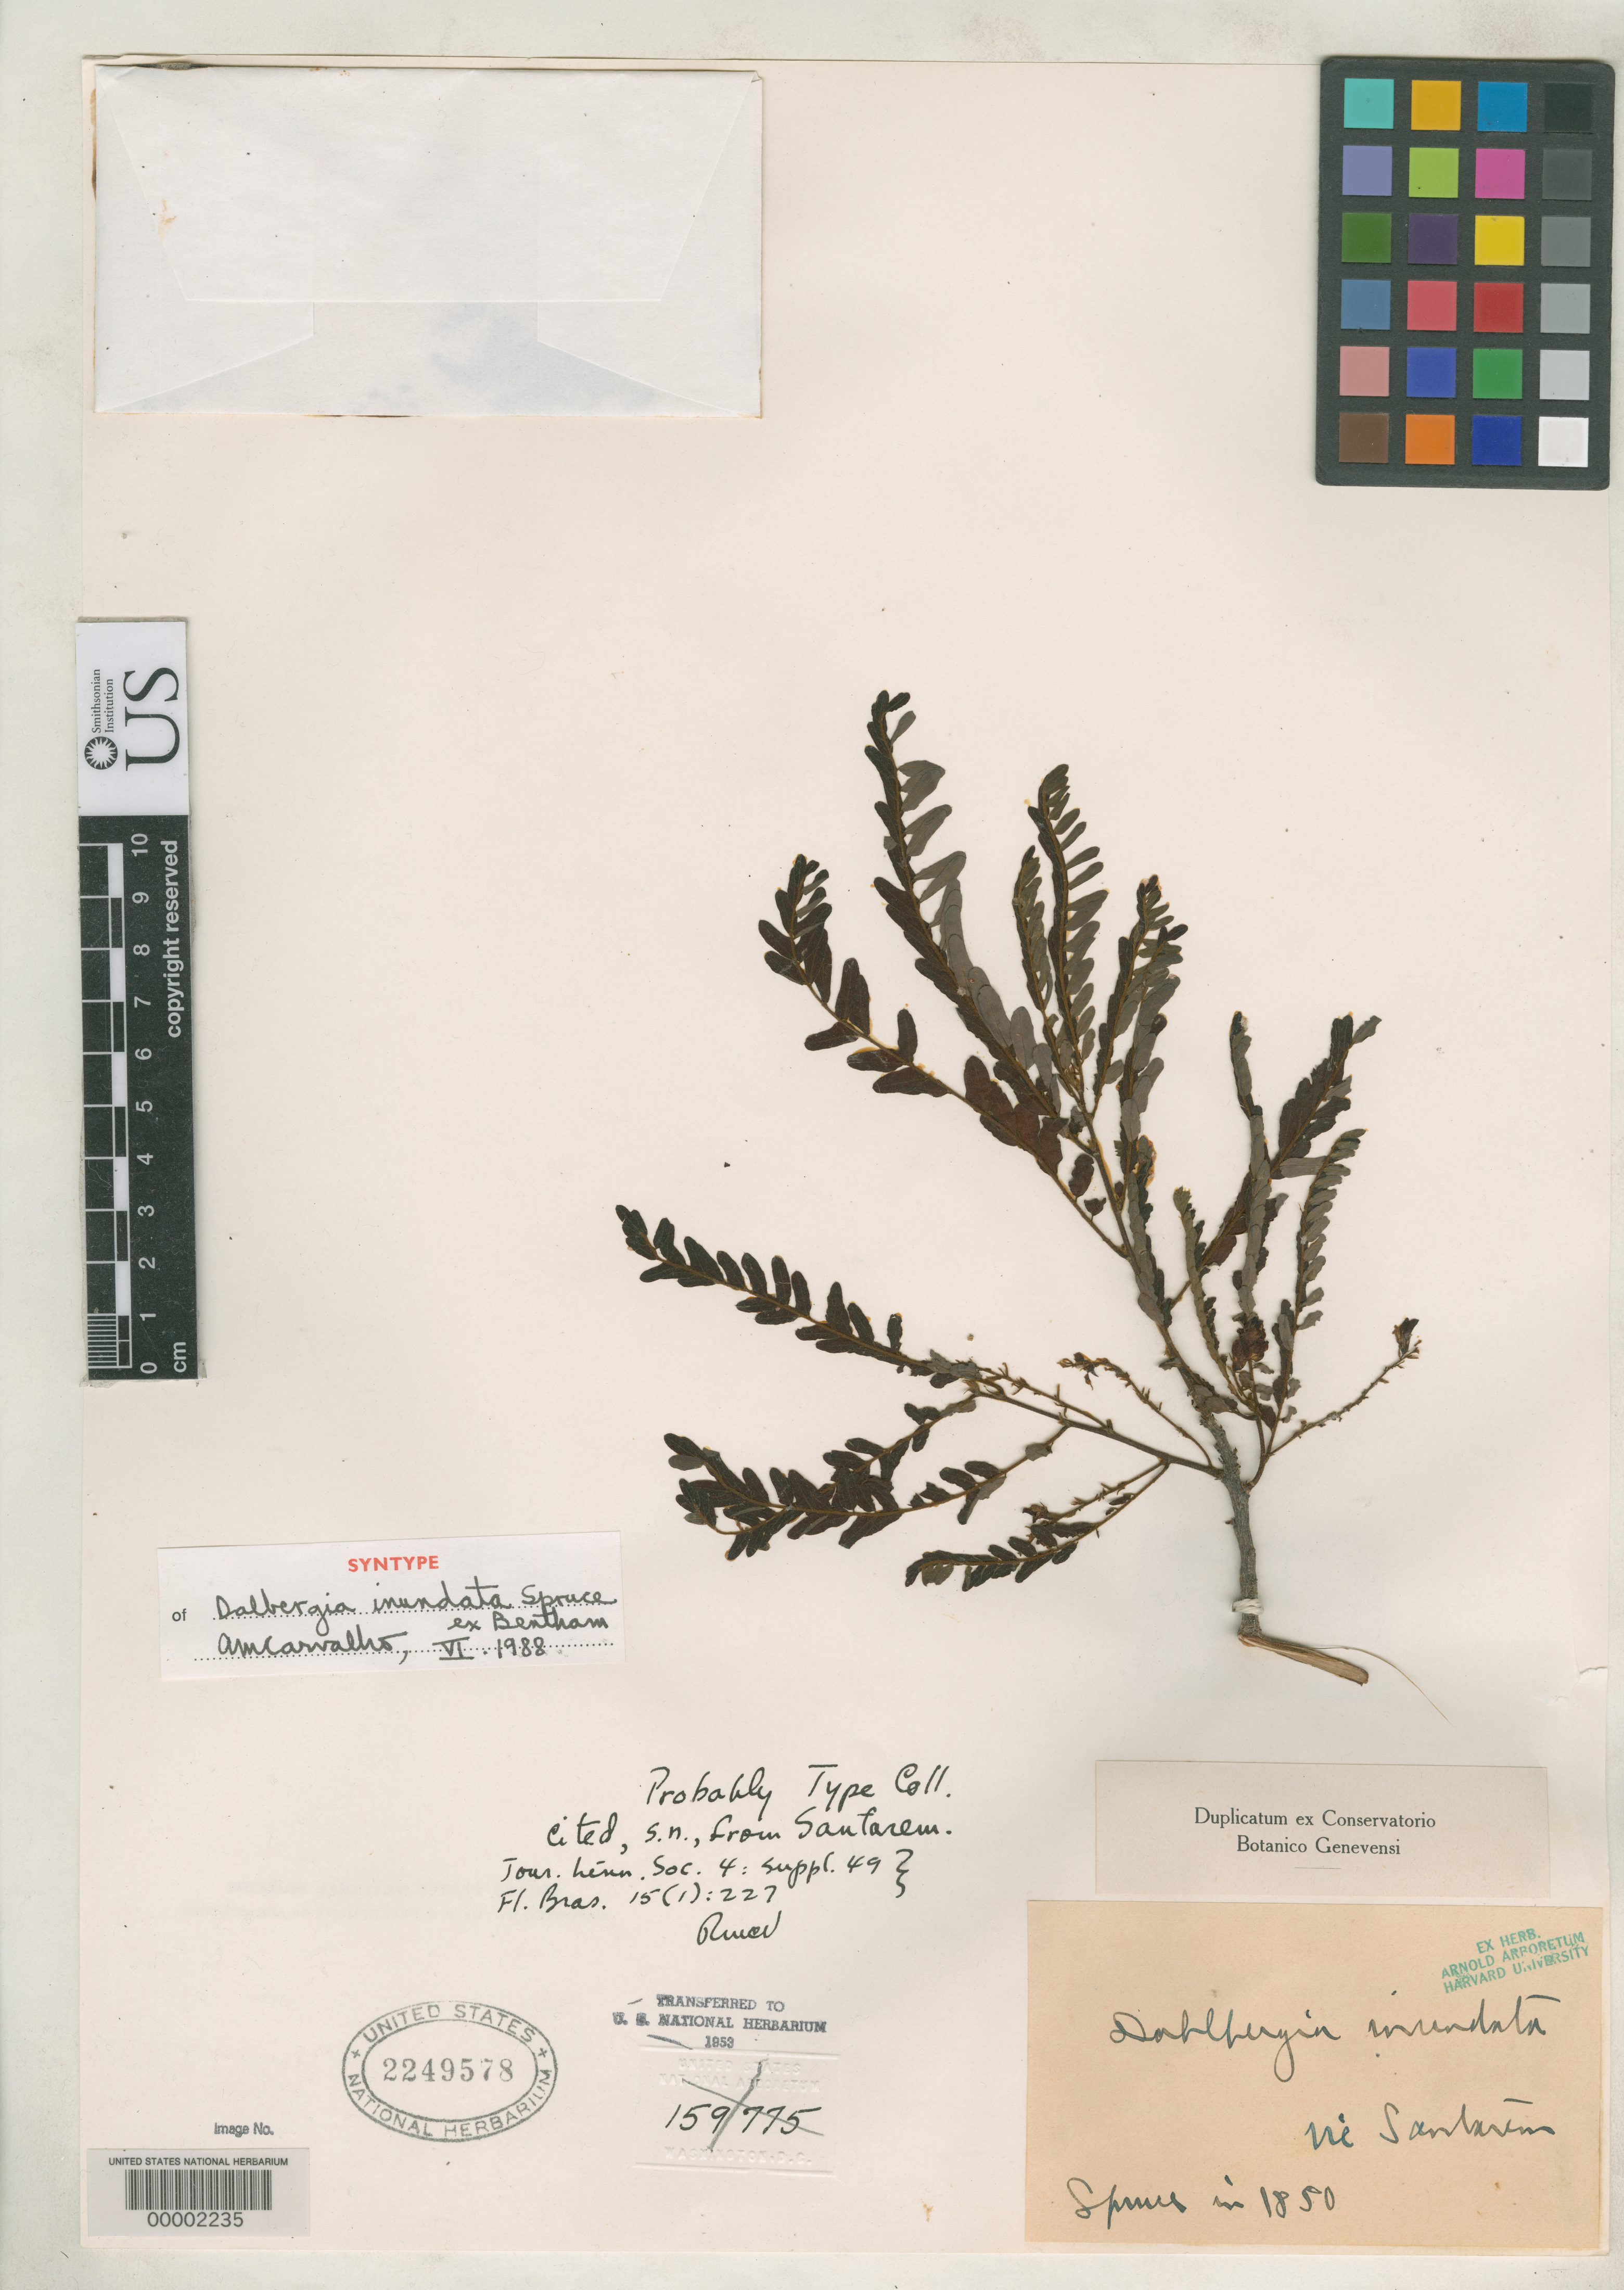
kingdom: Plantae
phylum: Tracheophyta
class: Magnoliopsida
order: Fabales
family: Fabaceae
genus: Dalbergia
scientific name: Dalbergia inundata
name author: Benth.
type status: Syntype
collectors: R. Spruce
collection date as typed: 1850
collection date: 1850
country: Brazil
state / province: Pará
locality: On Tapajos River near Santarem.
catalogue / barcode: US 2249578